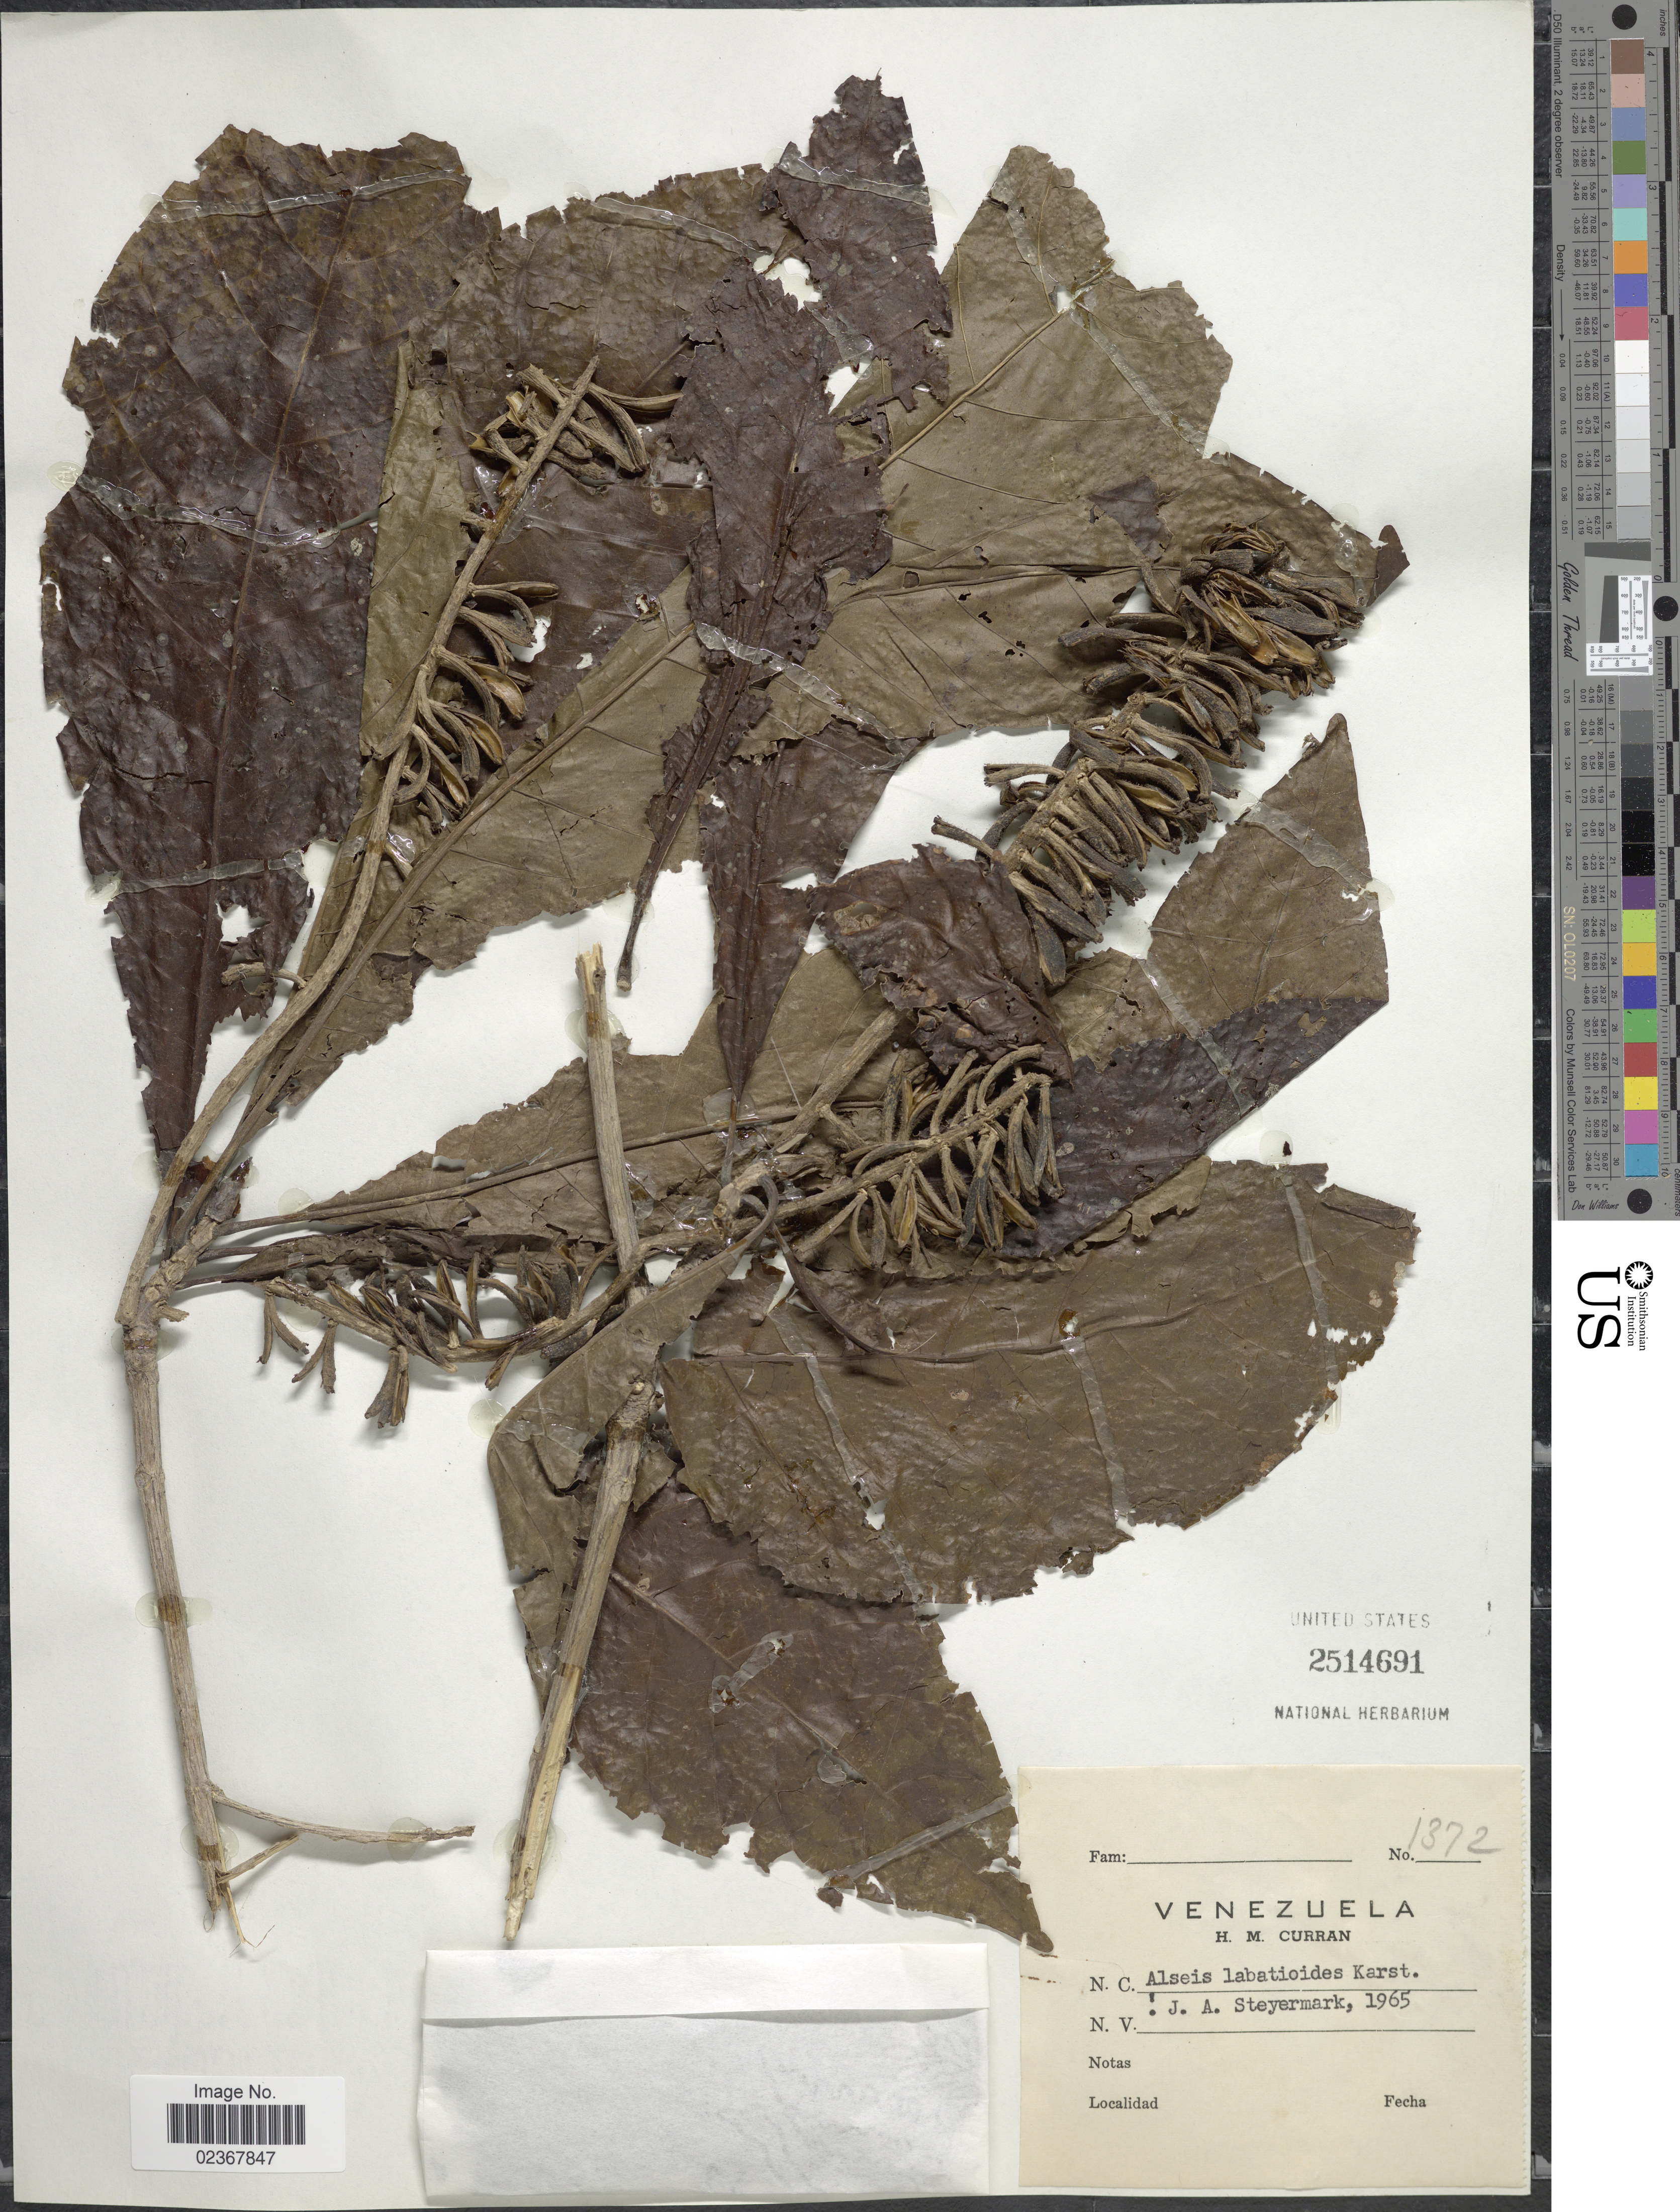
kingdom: Plantae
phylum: Tracheophyta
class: Magnoliopsida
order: Gentianales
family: Rubiaceae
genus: Alseis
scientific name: Alseis labatioides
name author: H. Karst. ex K. Schum.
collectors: H. M. Curran & J. Steyermark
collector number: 1372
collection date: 1965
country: Venezuela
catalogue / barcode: US 2514691